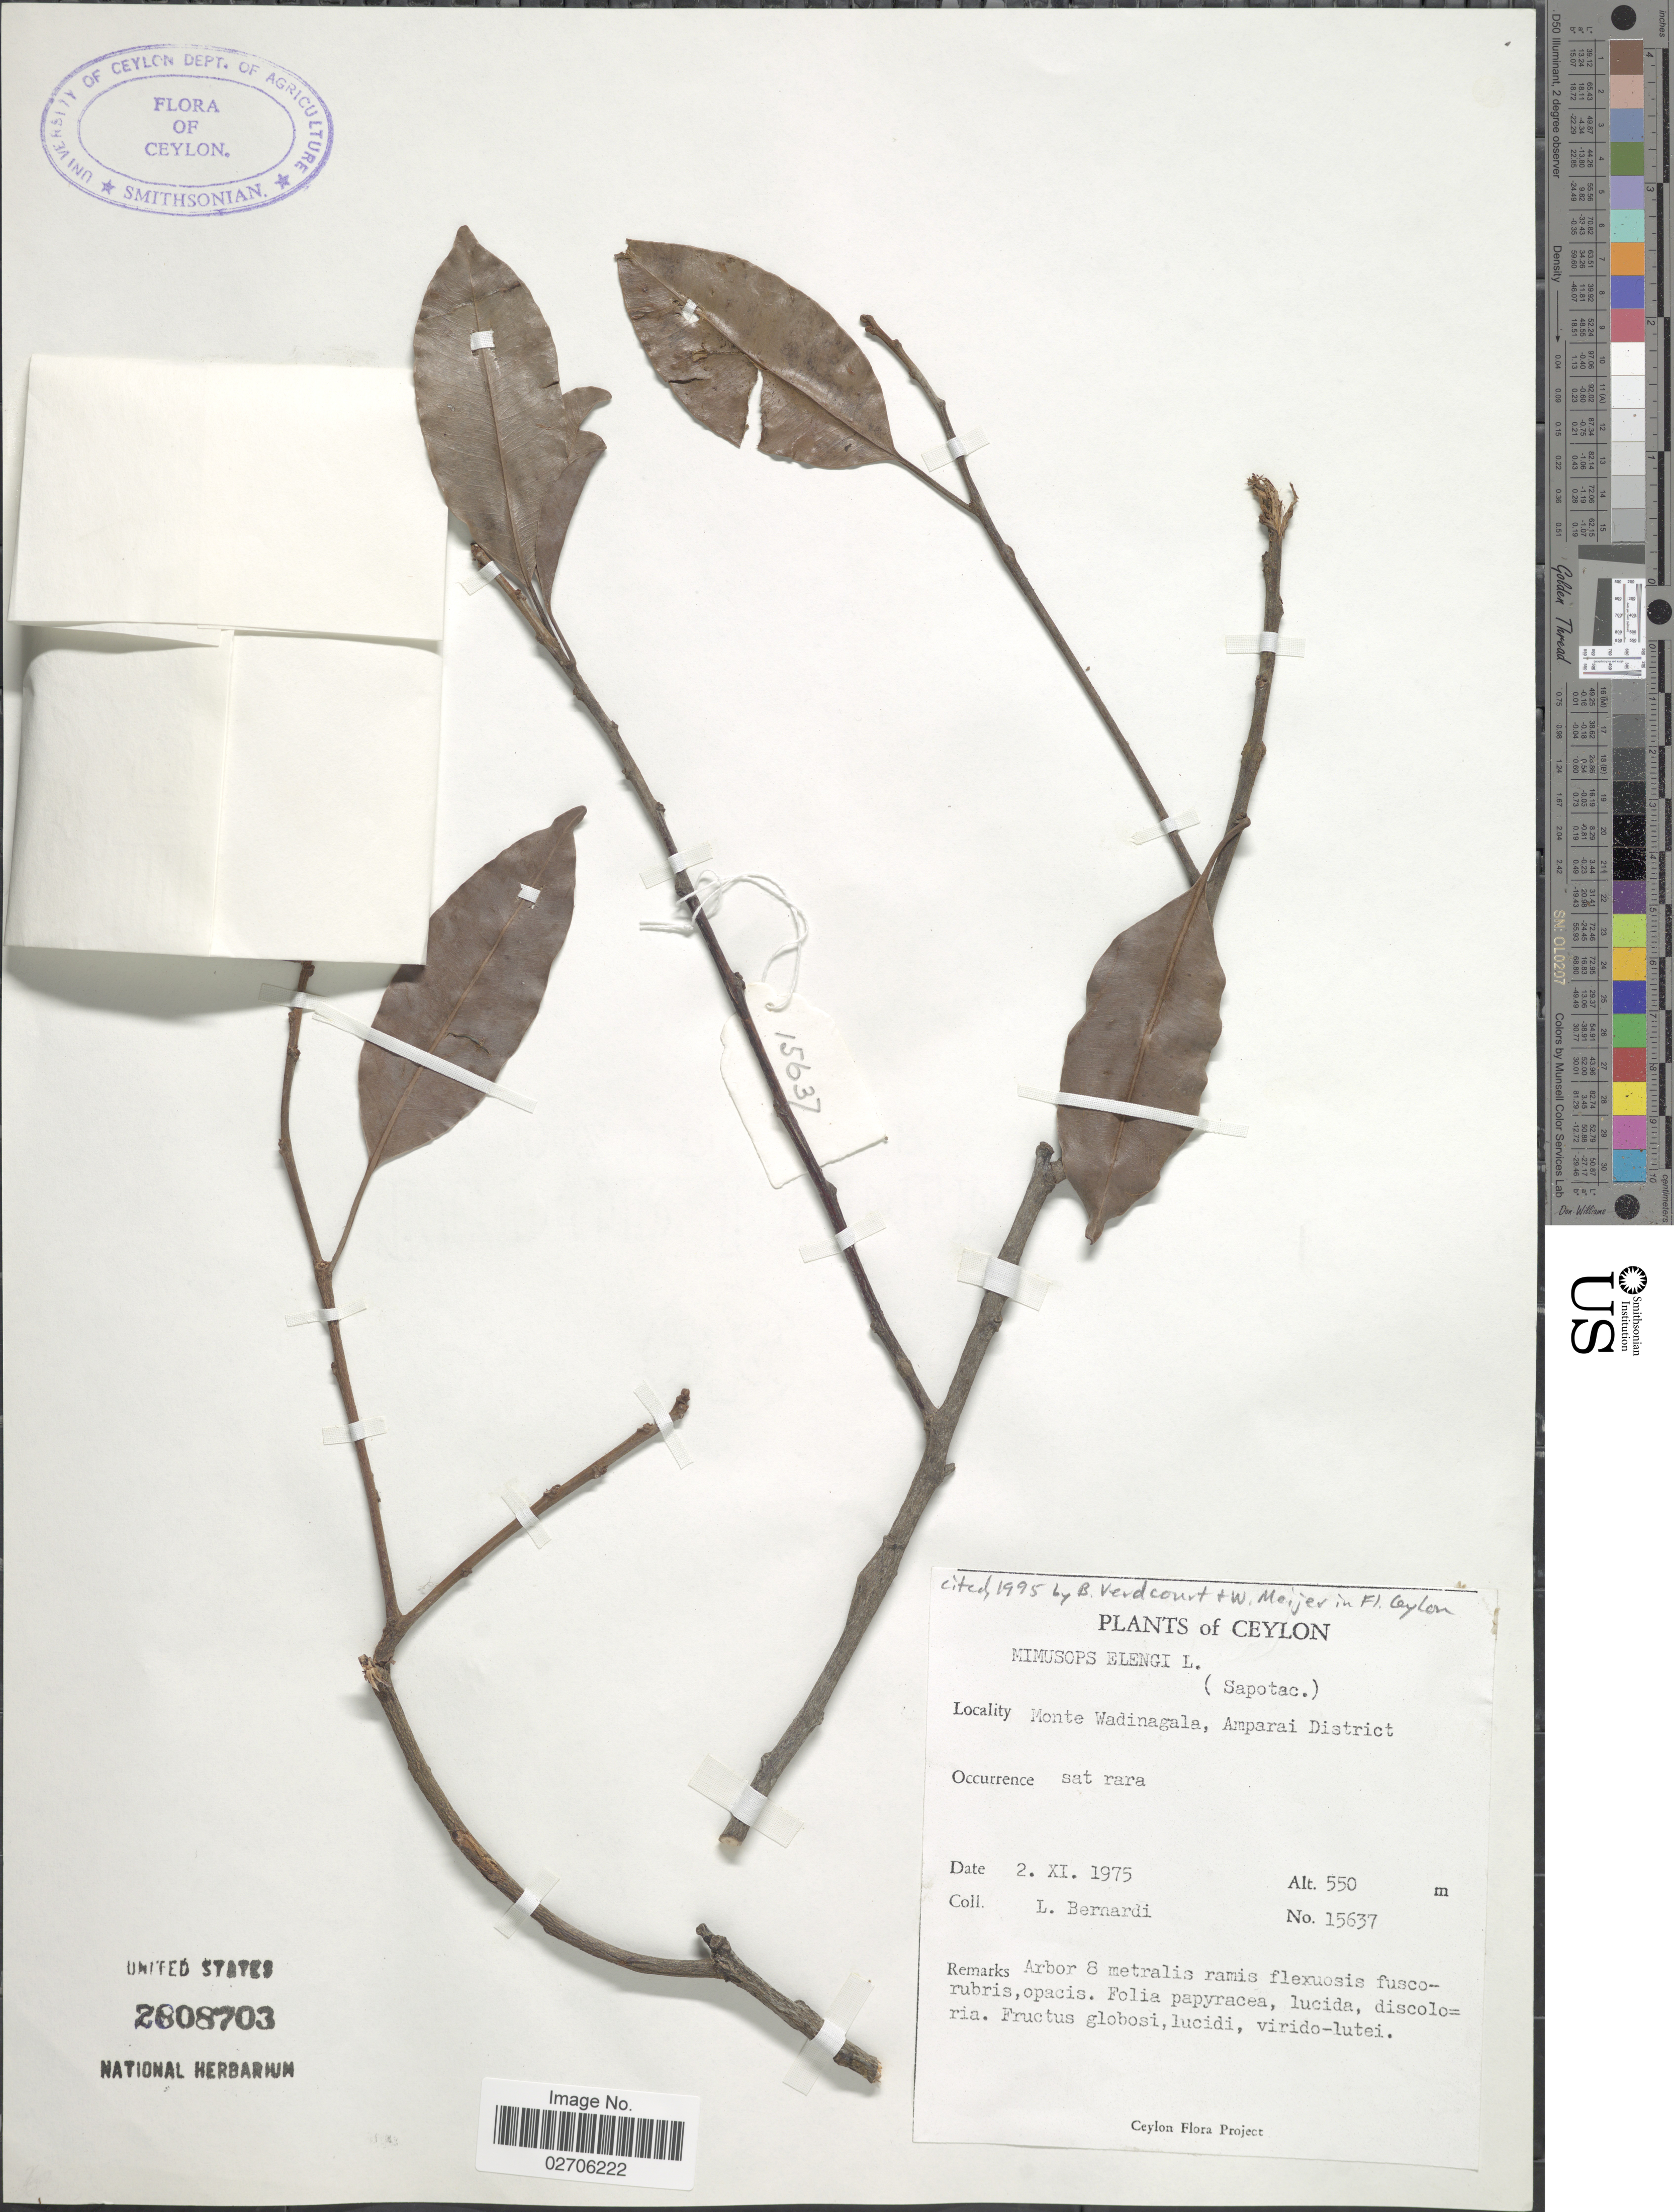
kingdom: Plantae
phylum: Tracheophyta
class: Magnoliopsida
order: Ericales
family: Sapotaceae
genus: Mimusops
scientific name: Mimusops djave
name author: Engl.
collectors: L. Bernardi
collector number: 15637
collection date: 1975-11-01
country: Sri Lanka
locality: Ceylon. Monte Wadinagale, Amparai District.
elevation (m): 550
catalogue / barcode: US 2808703